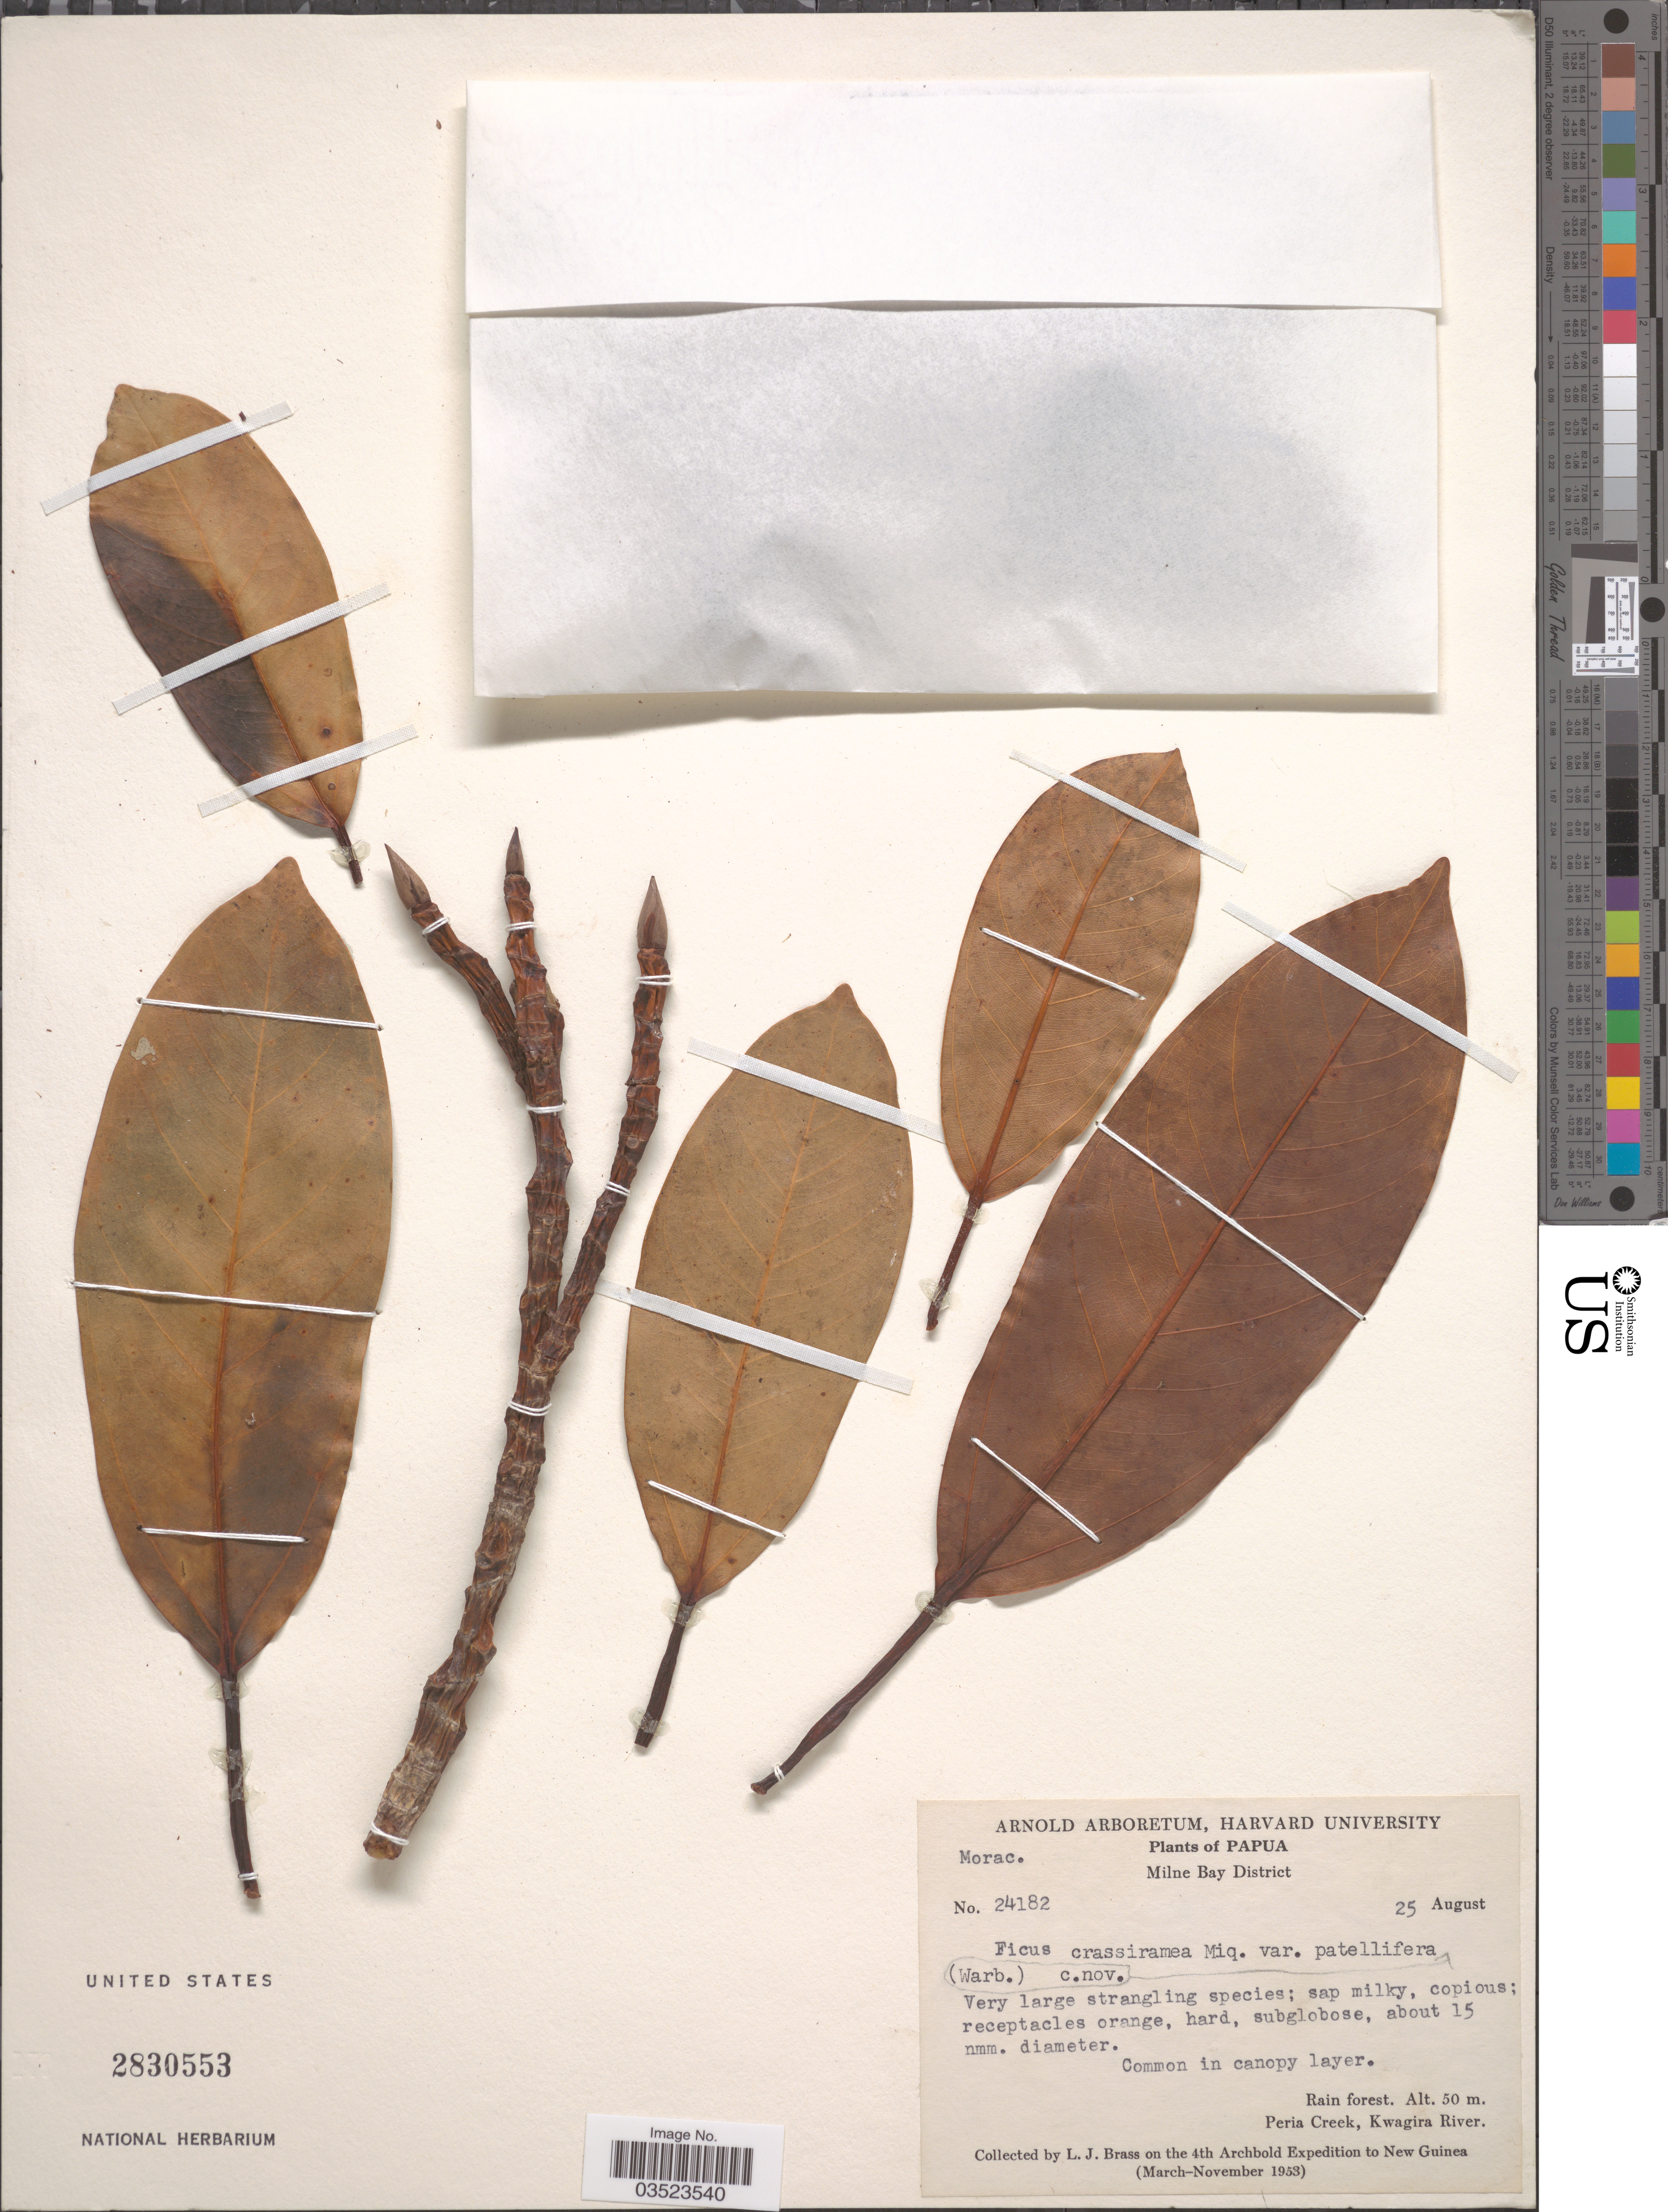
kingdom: Plantae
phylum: Tracheophyta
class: Magnoliopsida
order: Rosales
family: Moraceae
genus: Ficus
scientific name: Ficus crassiramea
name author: Miq.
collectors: L. J. Brass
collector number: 24182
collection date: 1953-08-25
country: Papua New Guinea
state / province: Milne Bay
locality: Papua. Milne Bay District. Rain forest. Peria Creek, Kwagira River. New Guinea.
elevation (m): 50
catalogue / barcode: US 2830553